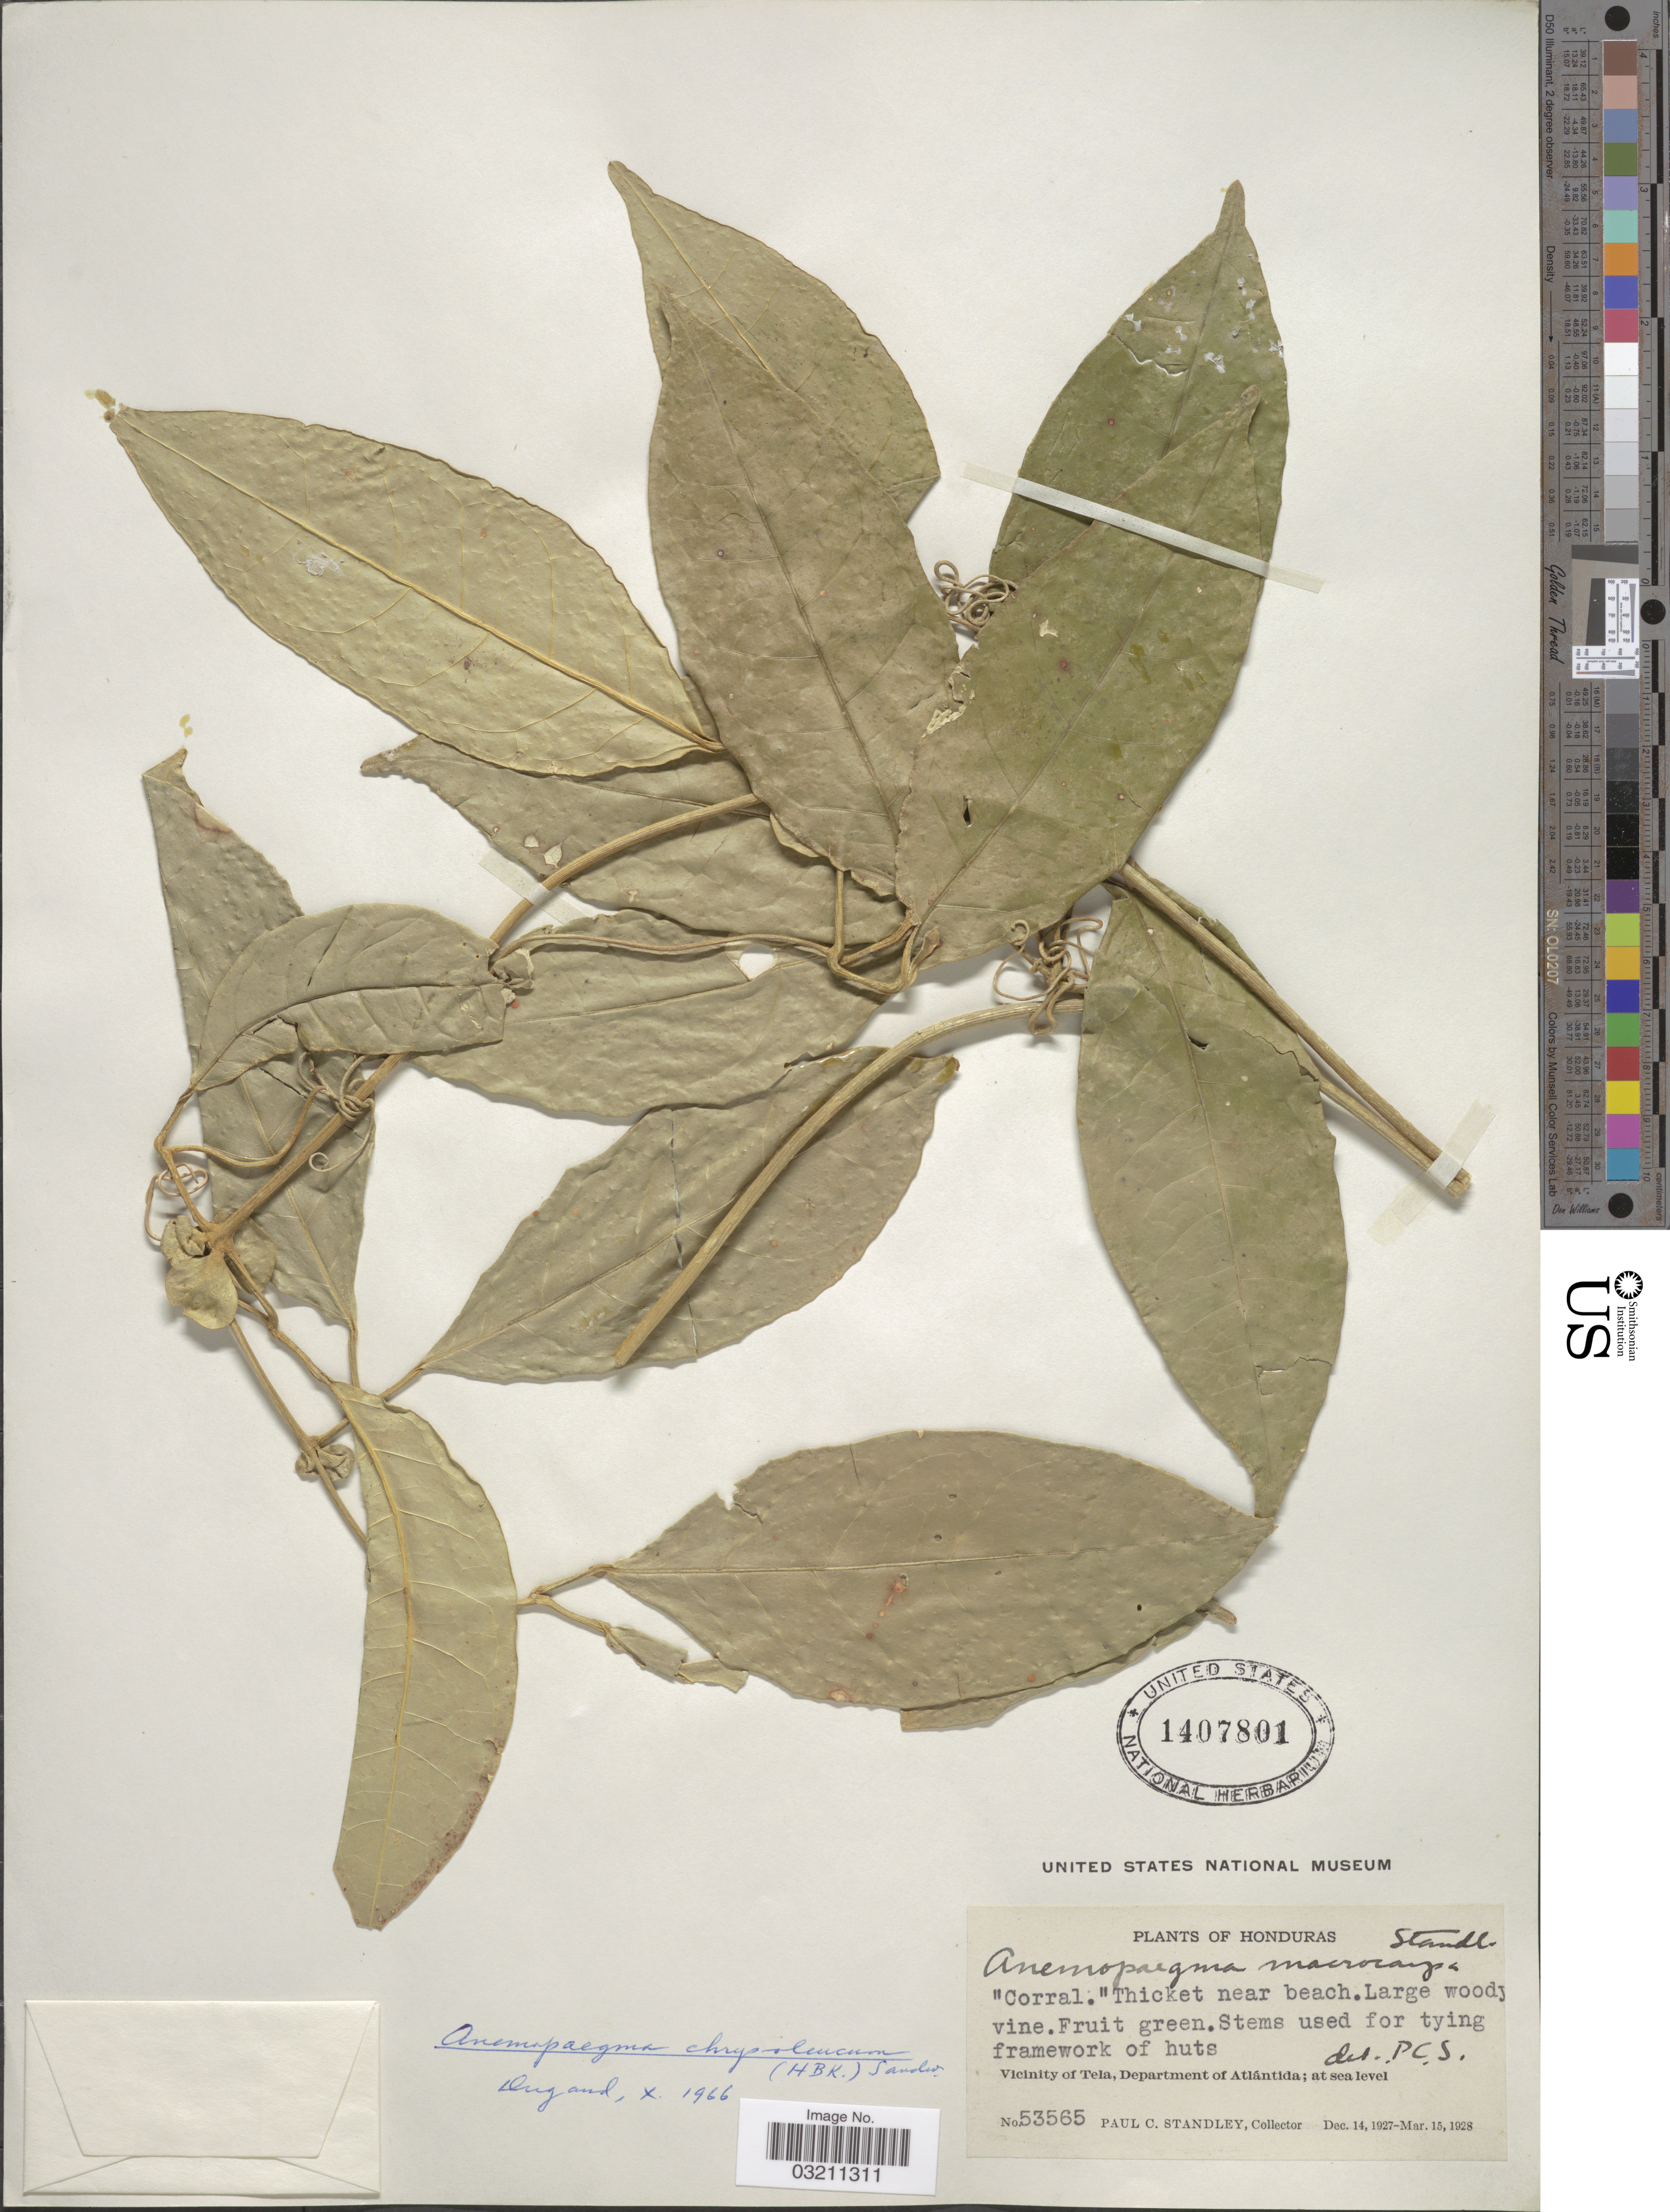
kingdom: Plantae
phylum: Tracheophyta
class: Magnoliopsida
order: Lamiales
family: Bignoniaceae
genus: Anemopaegma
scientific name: Anemopaegma chrysoleucum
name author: (Kunth) Sandwith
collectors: P. C. Standley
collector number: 53565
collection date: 1927-12-14/1928-03-15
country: Honduras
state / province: Atlántida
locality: Vicinity of Tela, Department of Atlántida.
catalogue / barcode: US 1407801